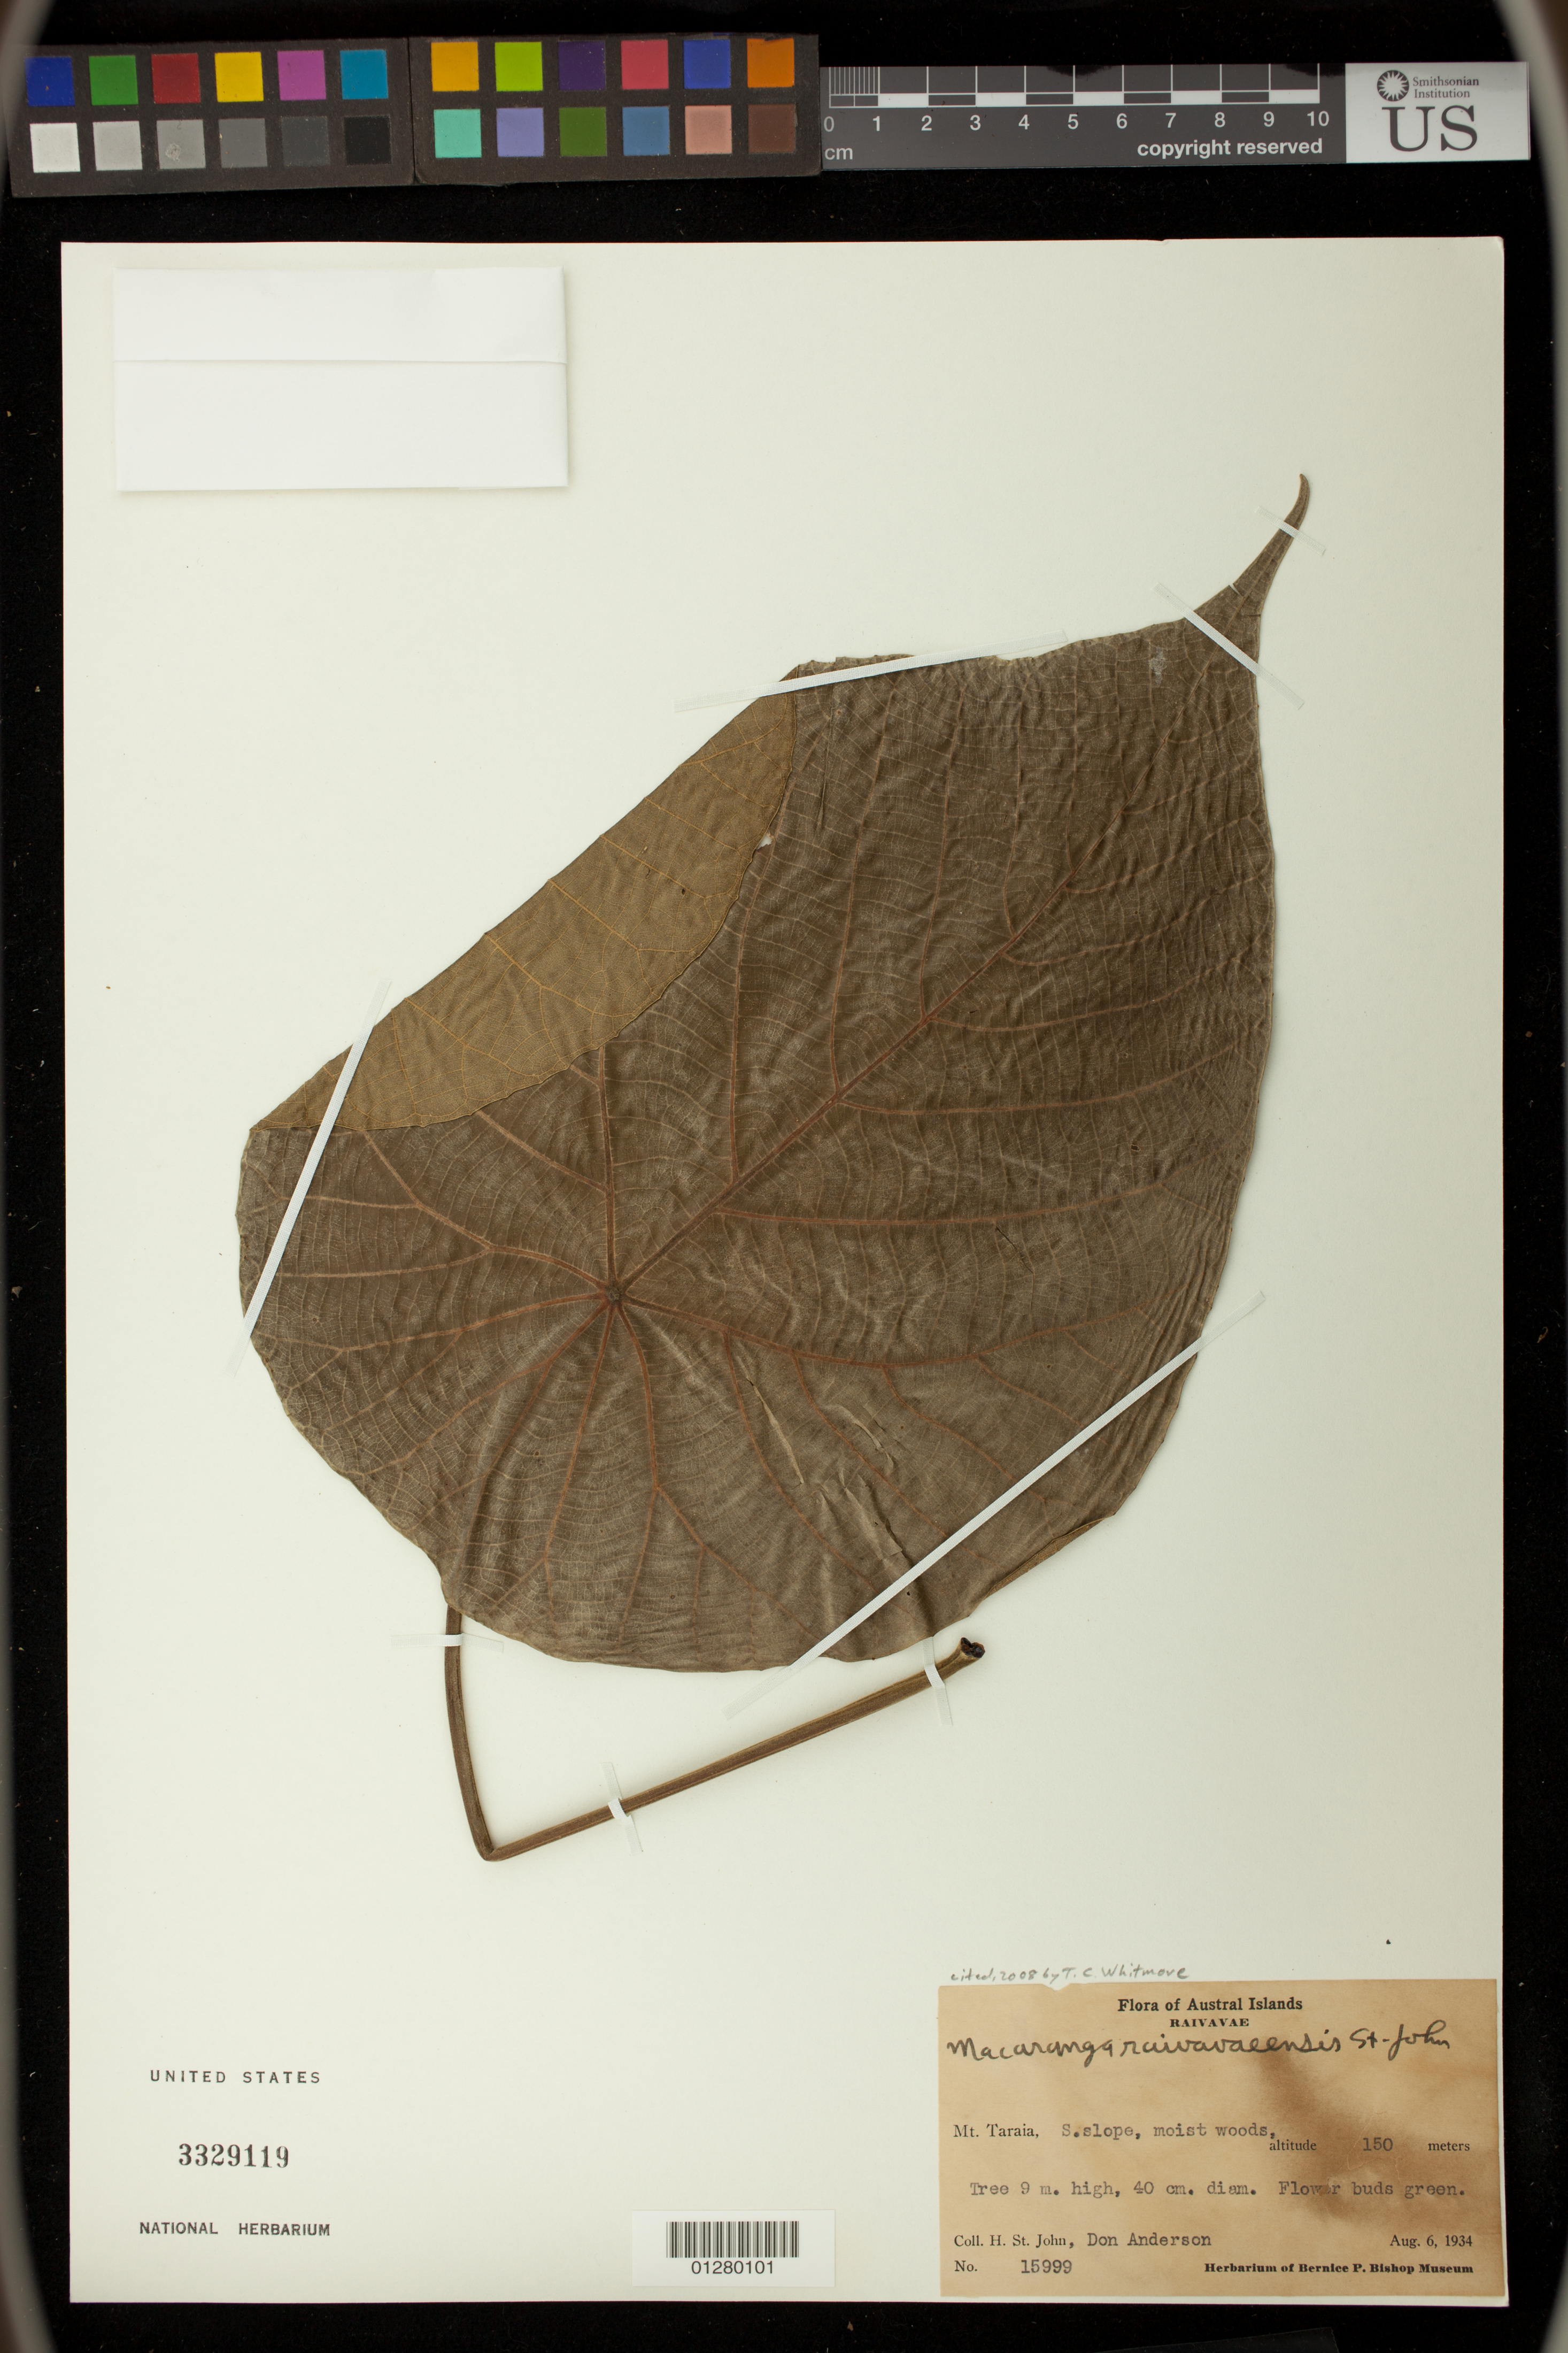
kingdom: Plantae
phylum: Tracheophyta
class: Magnoliopsida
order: Malpighiales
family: Euphorbiaceae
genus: Macaranga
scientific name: Macaranga raivaveensis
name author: H. St. John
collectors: H. St. John & D. Anderson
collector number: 15999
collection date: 1934-08-06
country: French Polynesia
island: Raivavae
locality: Mt. Taraia, S. slope.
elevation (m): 150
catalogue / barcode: US 3329119